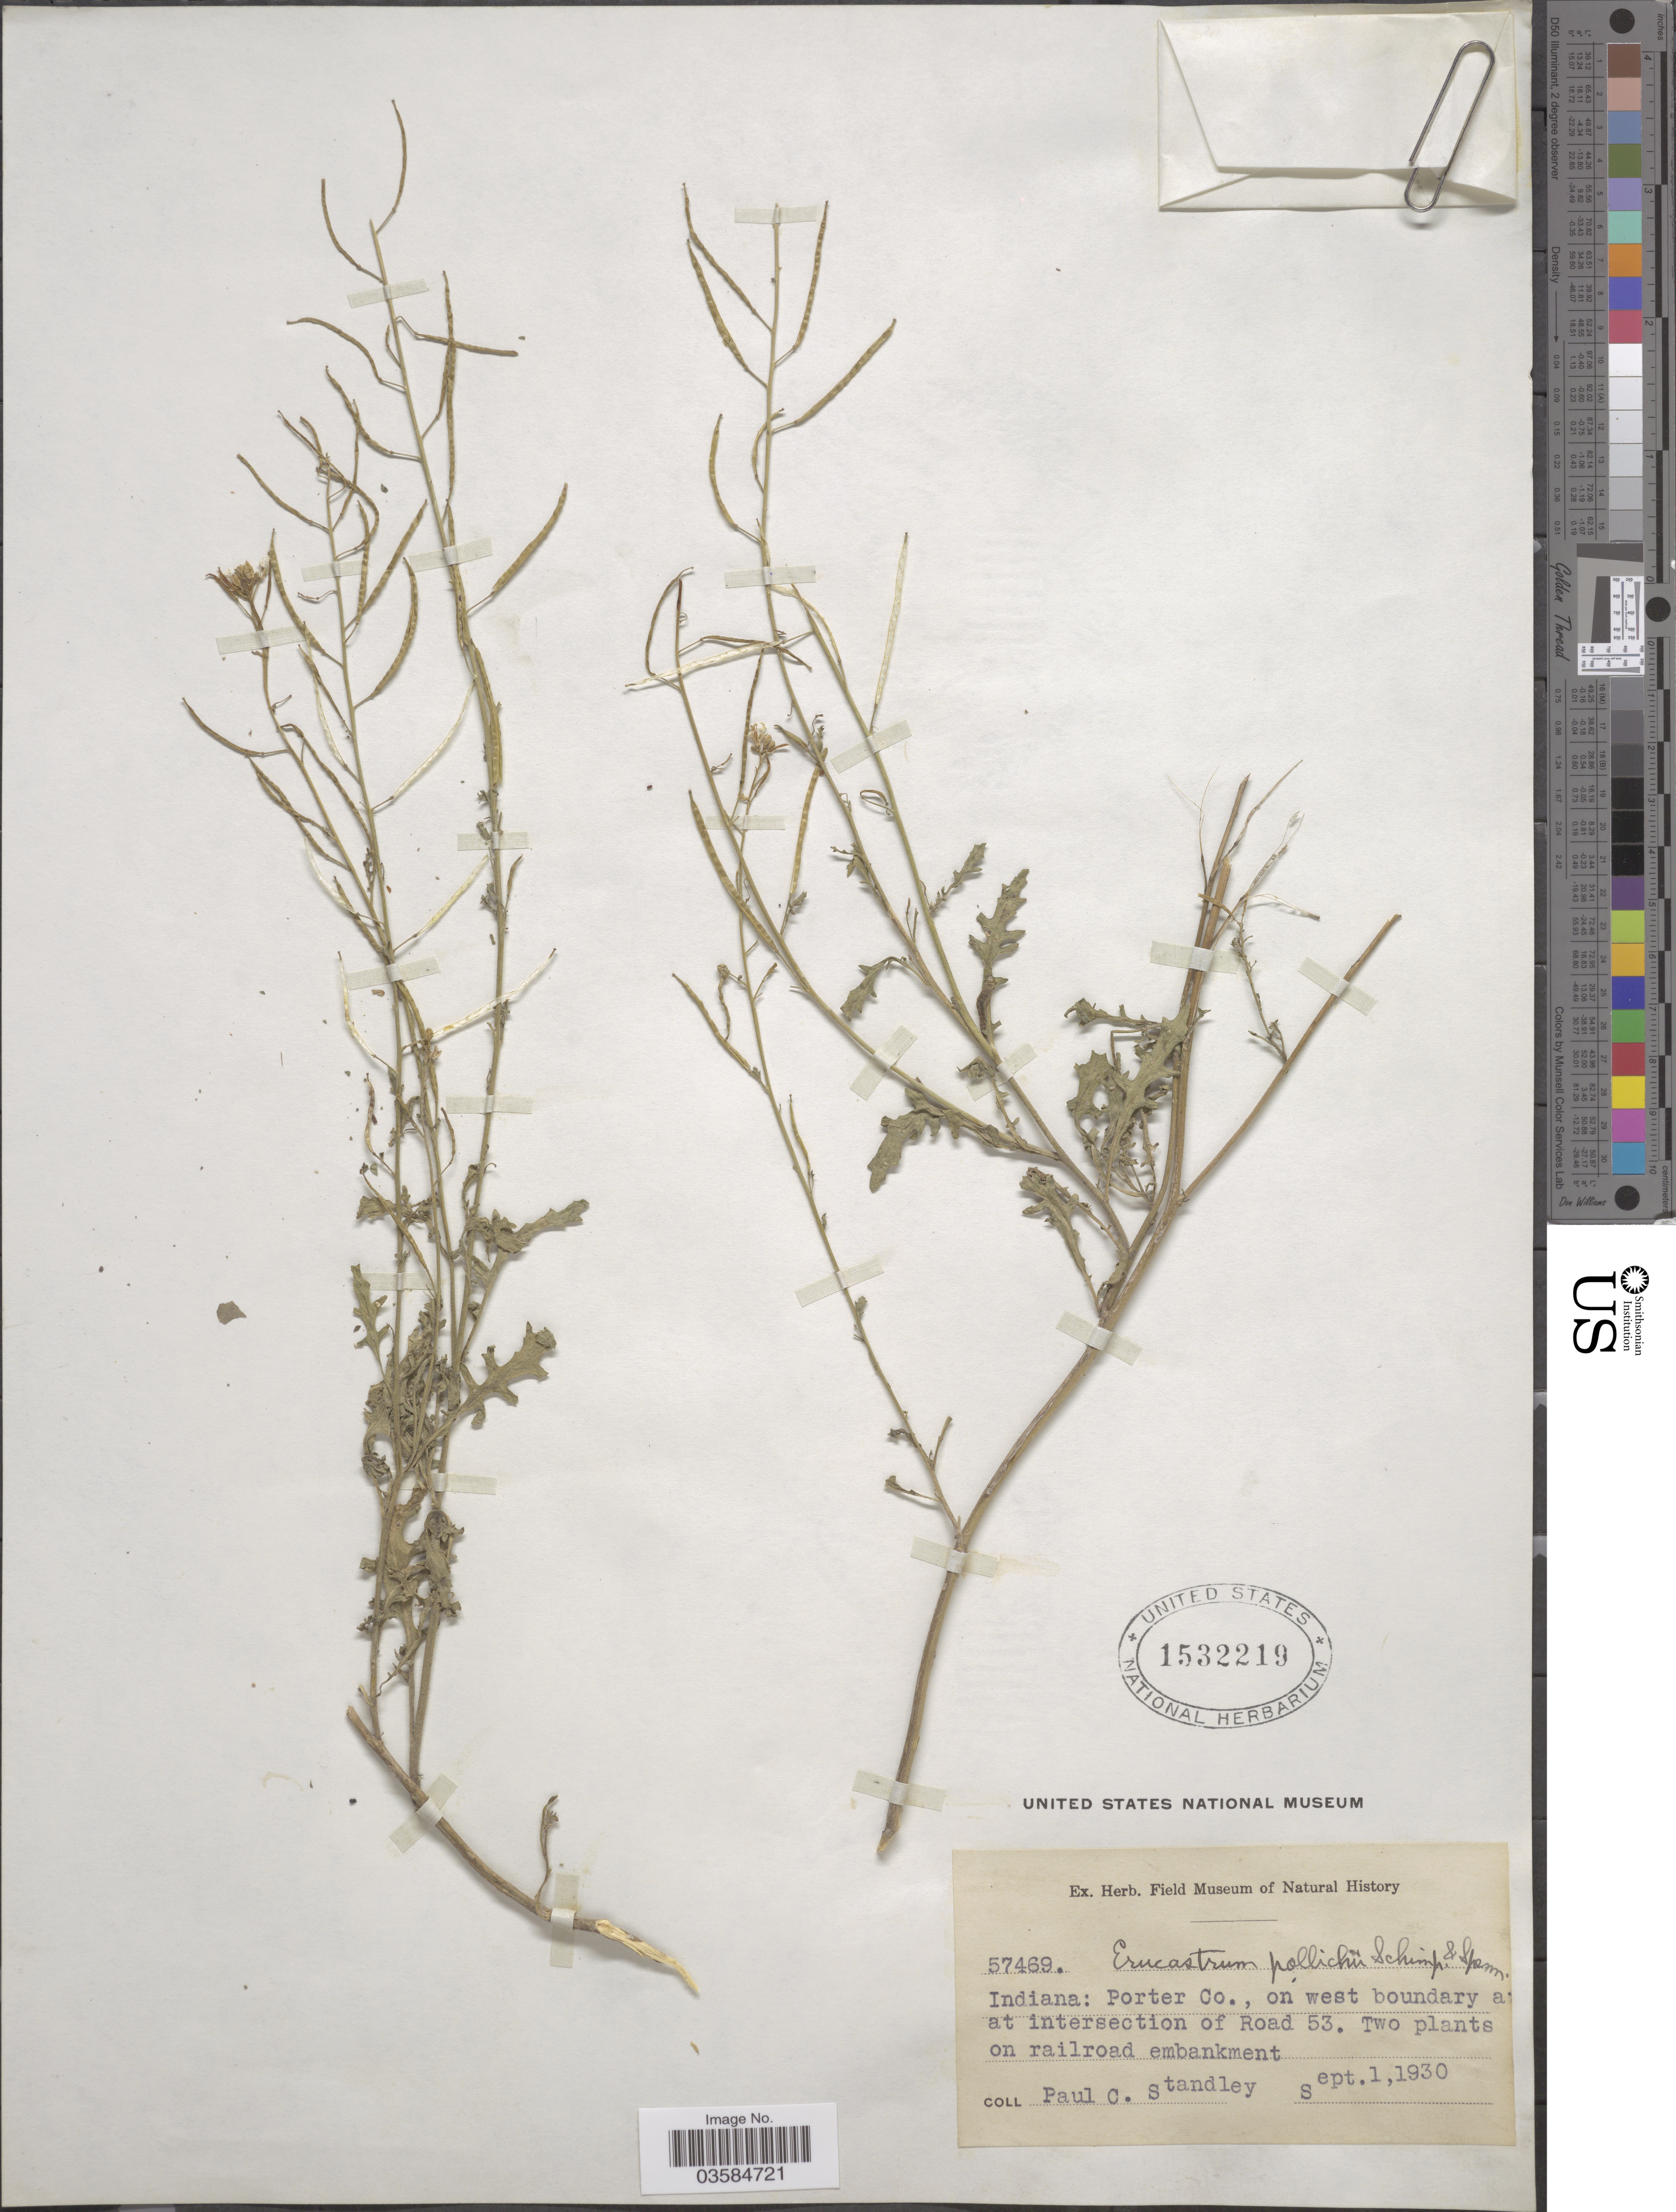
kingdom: Plantae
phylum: Tracheophyta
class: Magnoliopsida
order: Brassicales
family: Brassicaceae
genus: Erucastrum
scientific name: Erucastrum gallicum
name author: (Willd.) O.E. Schulz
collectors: P. C. Standley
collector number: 57469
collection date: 1930-09-01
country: United States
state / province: Indiana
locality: Porter Co., on west boundary at intersection of Road 53.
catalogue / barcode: US 1532219